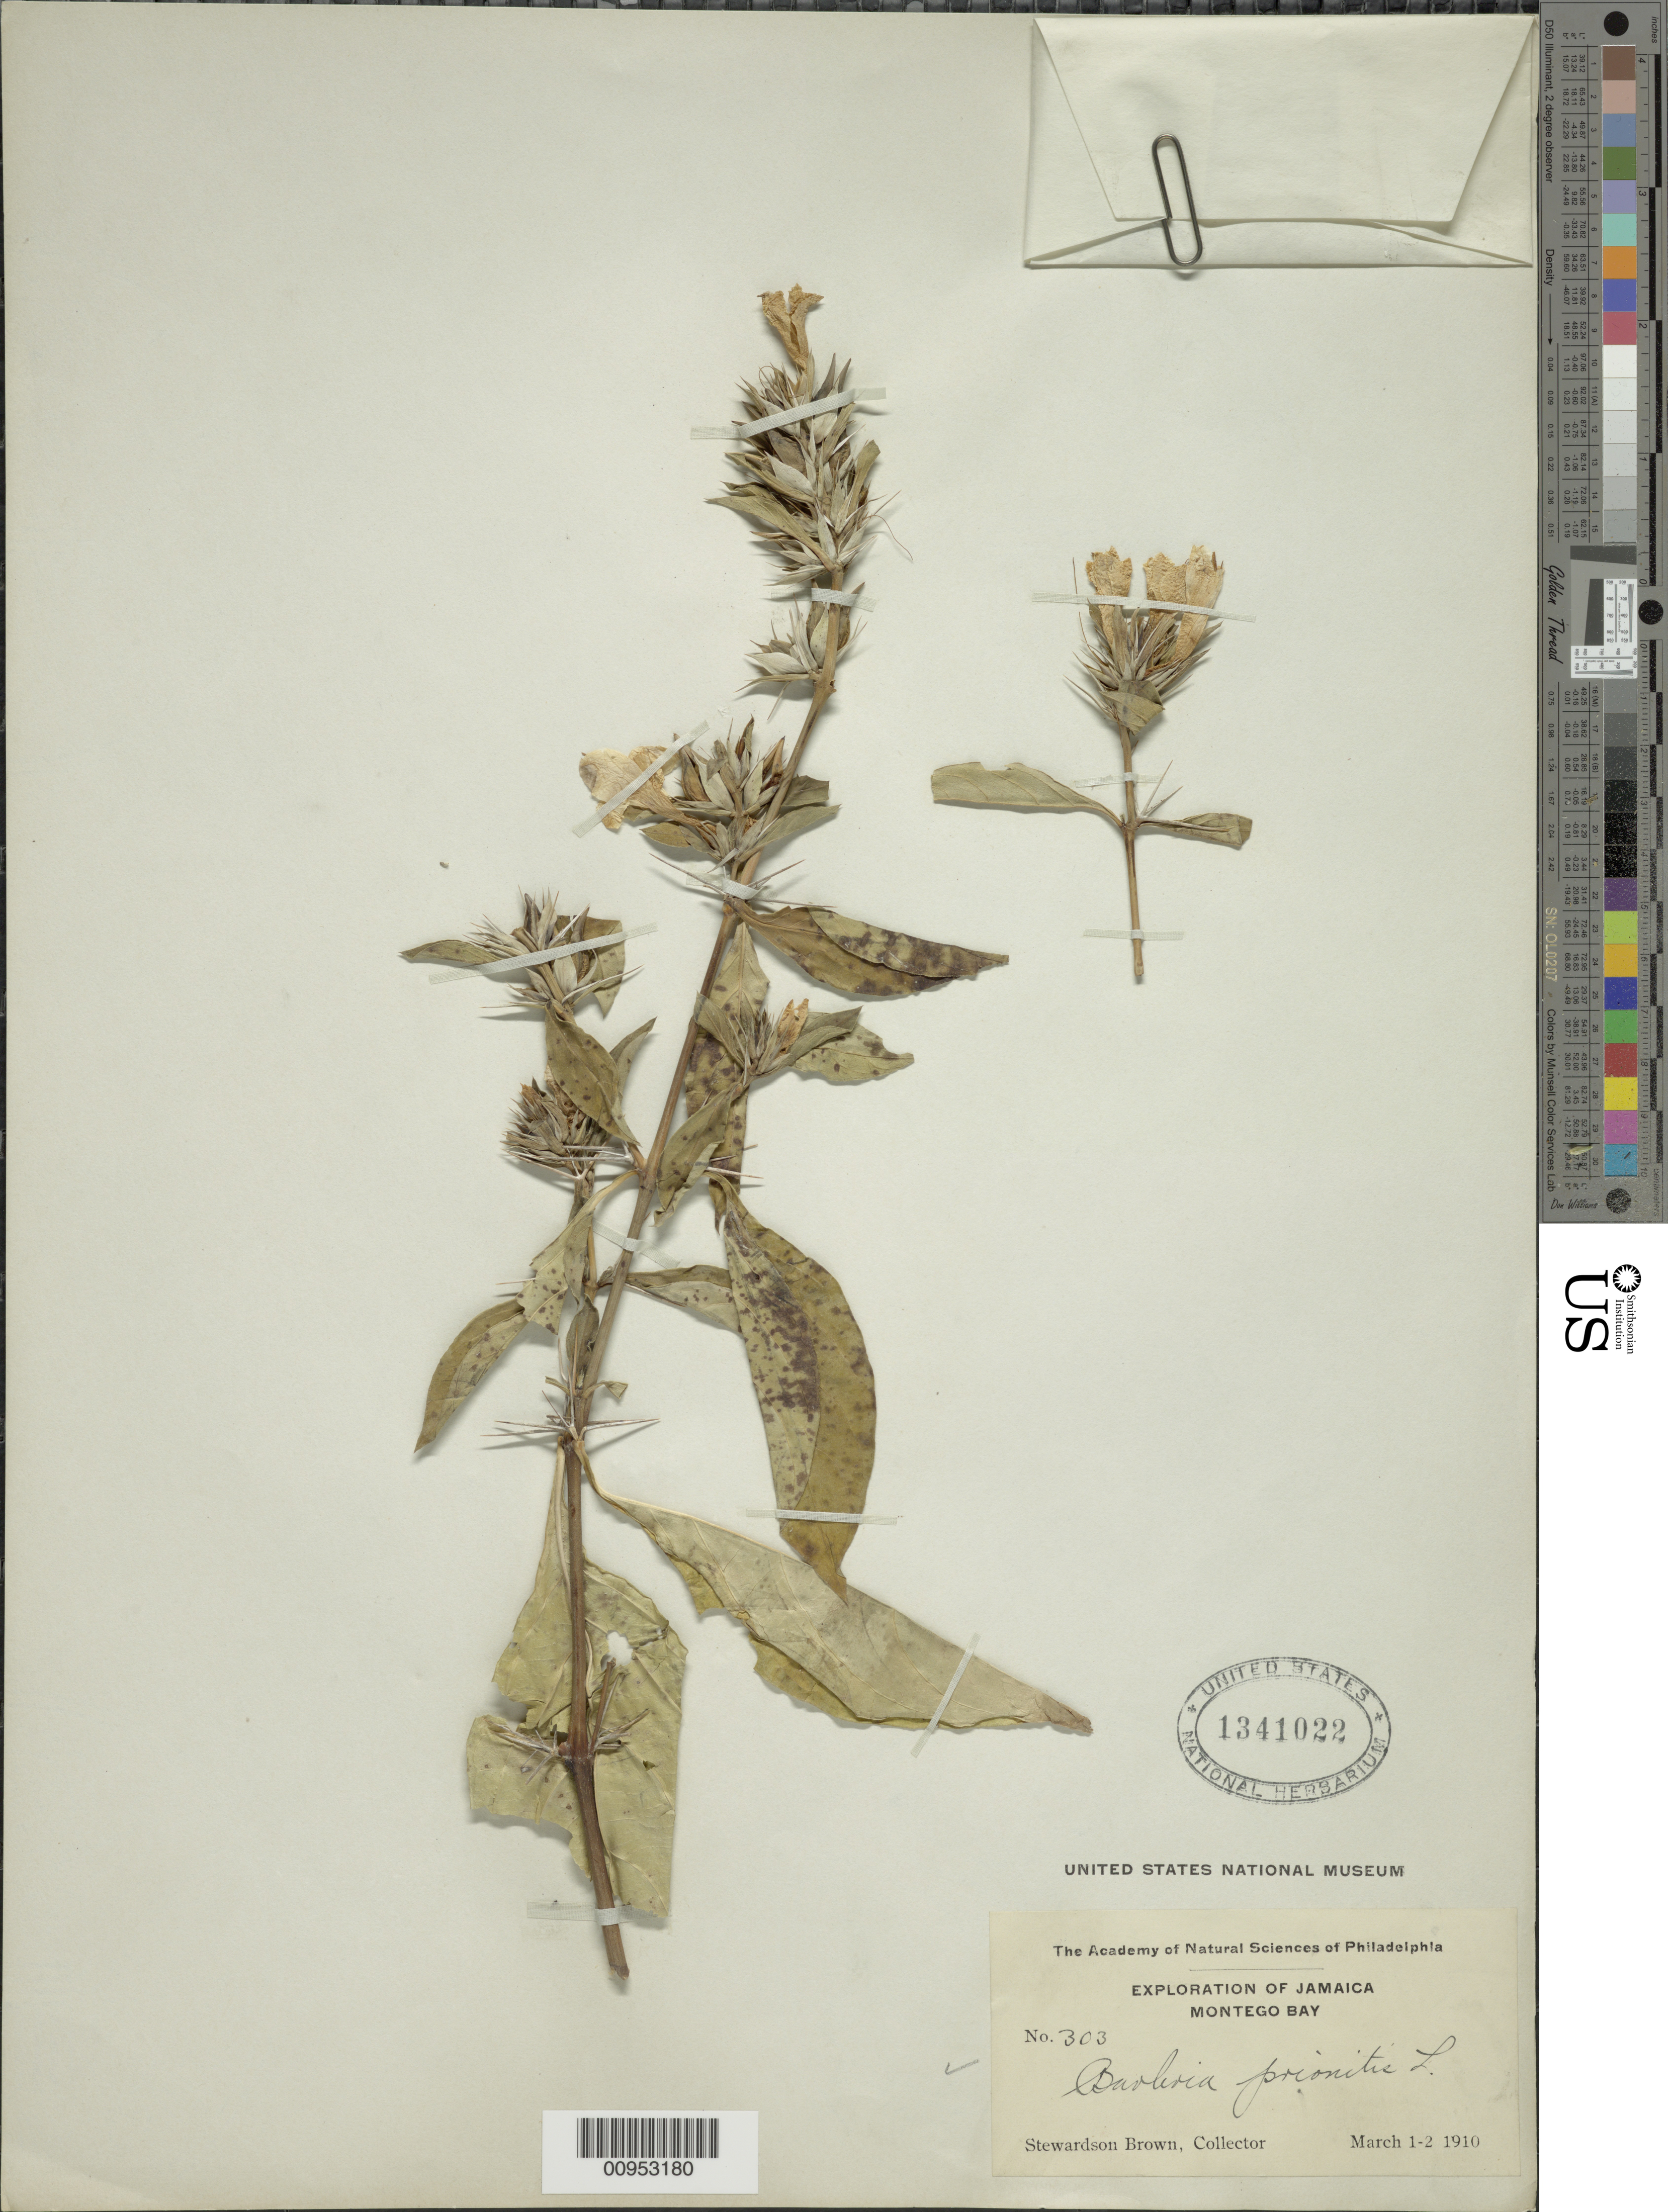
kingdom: Plantae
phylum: Tracheophyta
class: Magnoliopsida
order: Lamiales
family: Acanthaceae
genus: Barleria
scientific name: Barleria prionitis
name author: L.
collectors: S. Brown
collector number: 303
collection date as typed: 01 Mar 1910 to 02 Mar 1902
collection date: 1902-03-02/1910-03-01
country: Jamaica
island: Jamaica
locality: Montego Bay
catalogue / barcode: US 1341022